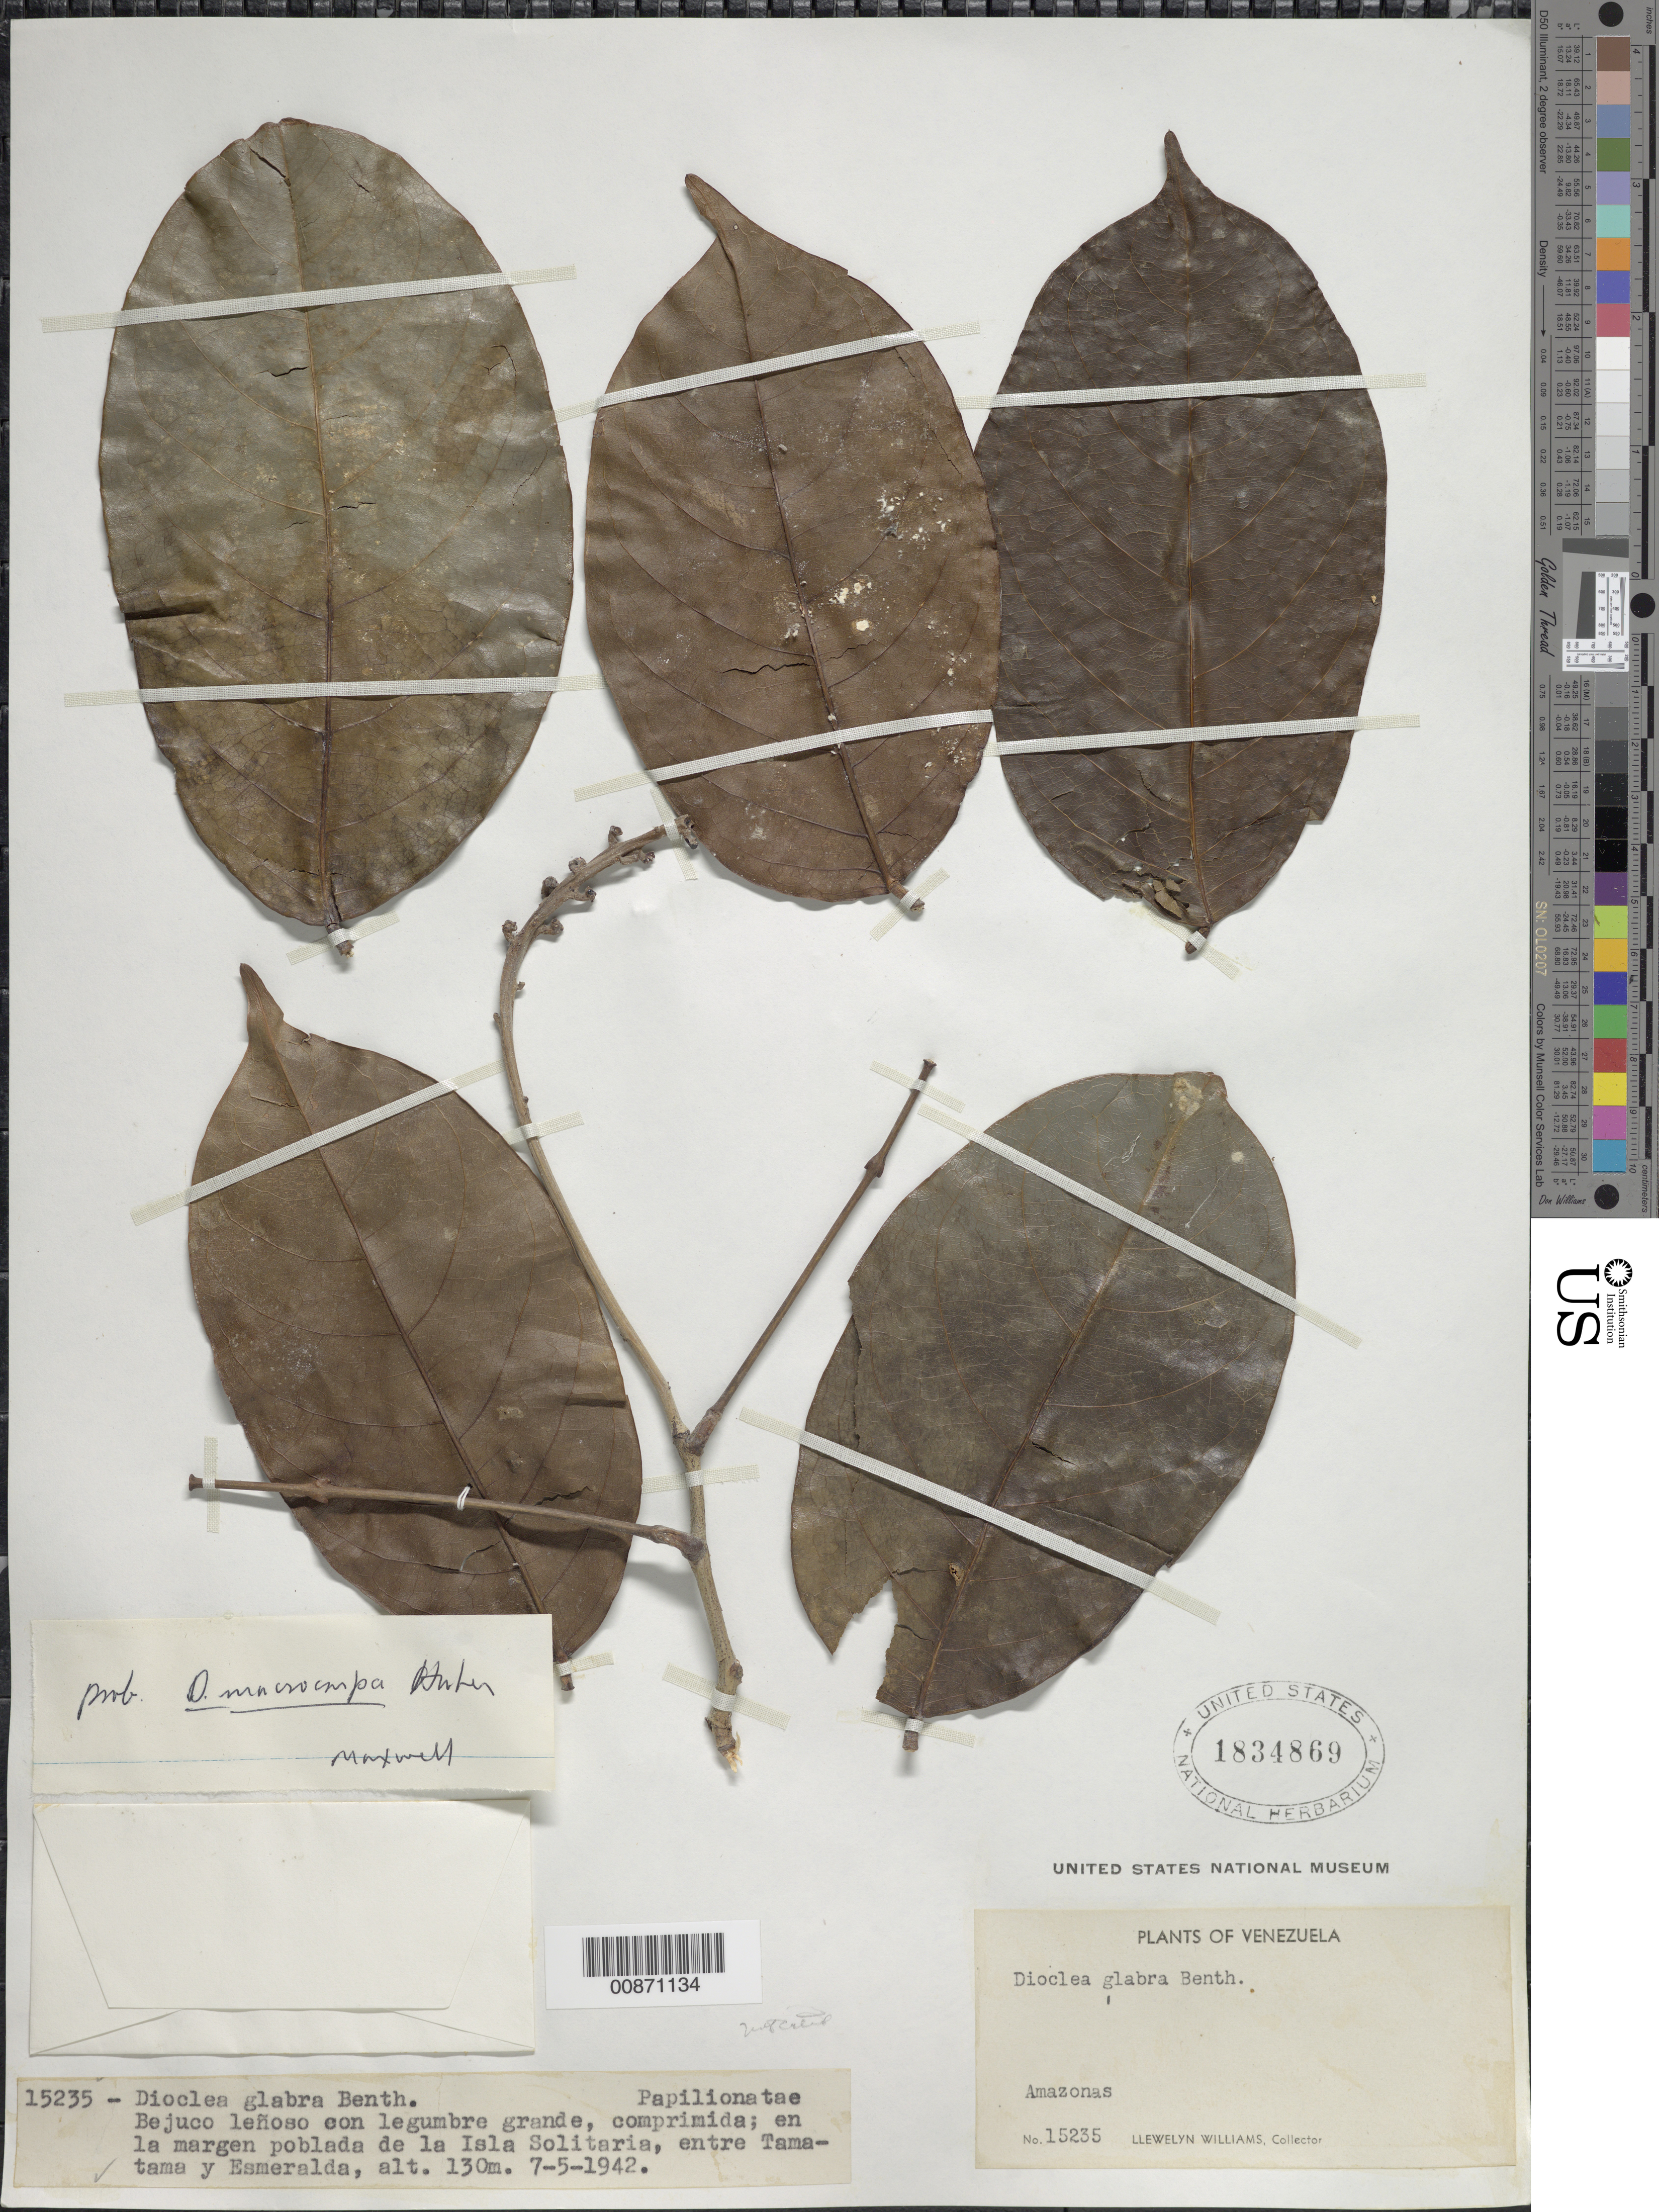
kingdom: Plantae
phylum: Tracheophyta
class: Magnoliopsida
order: Fabales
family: Fabaceae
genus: Macropsychanthus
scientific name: Macropsychanthus macrocarpus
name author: (Huber) L.P. Queiroz & Snak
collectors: Ll. Williams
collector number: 15235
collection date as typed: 7-May-42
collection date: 1942-05-07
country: Venezuela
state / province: Amazonas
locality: Isla Solitaria, entre Tamatama y Esmeralda, Alto Orinoco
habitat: Margen poblada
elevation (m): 130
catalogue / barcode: US 1834869